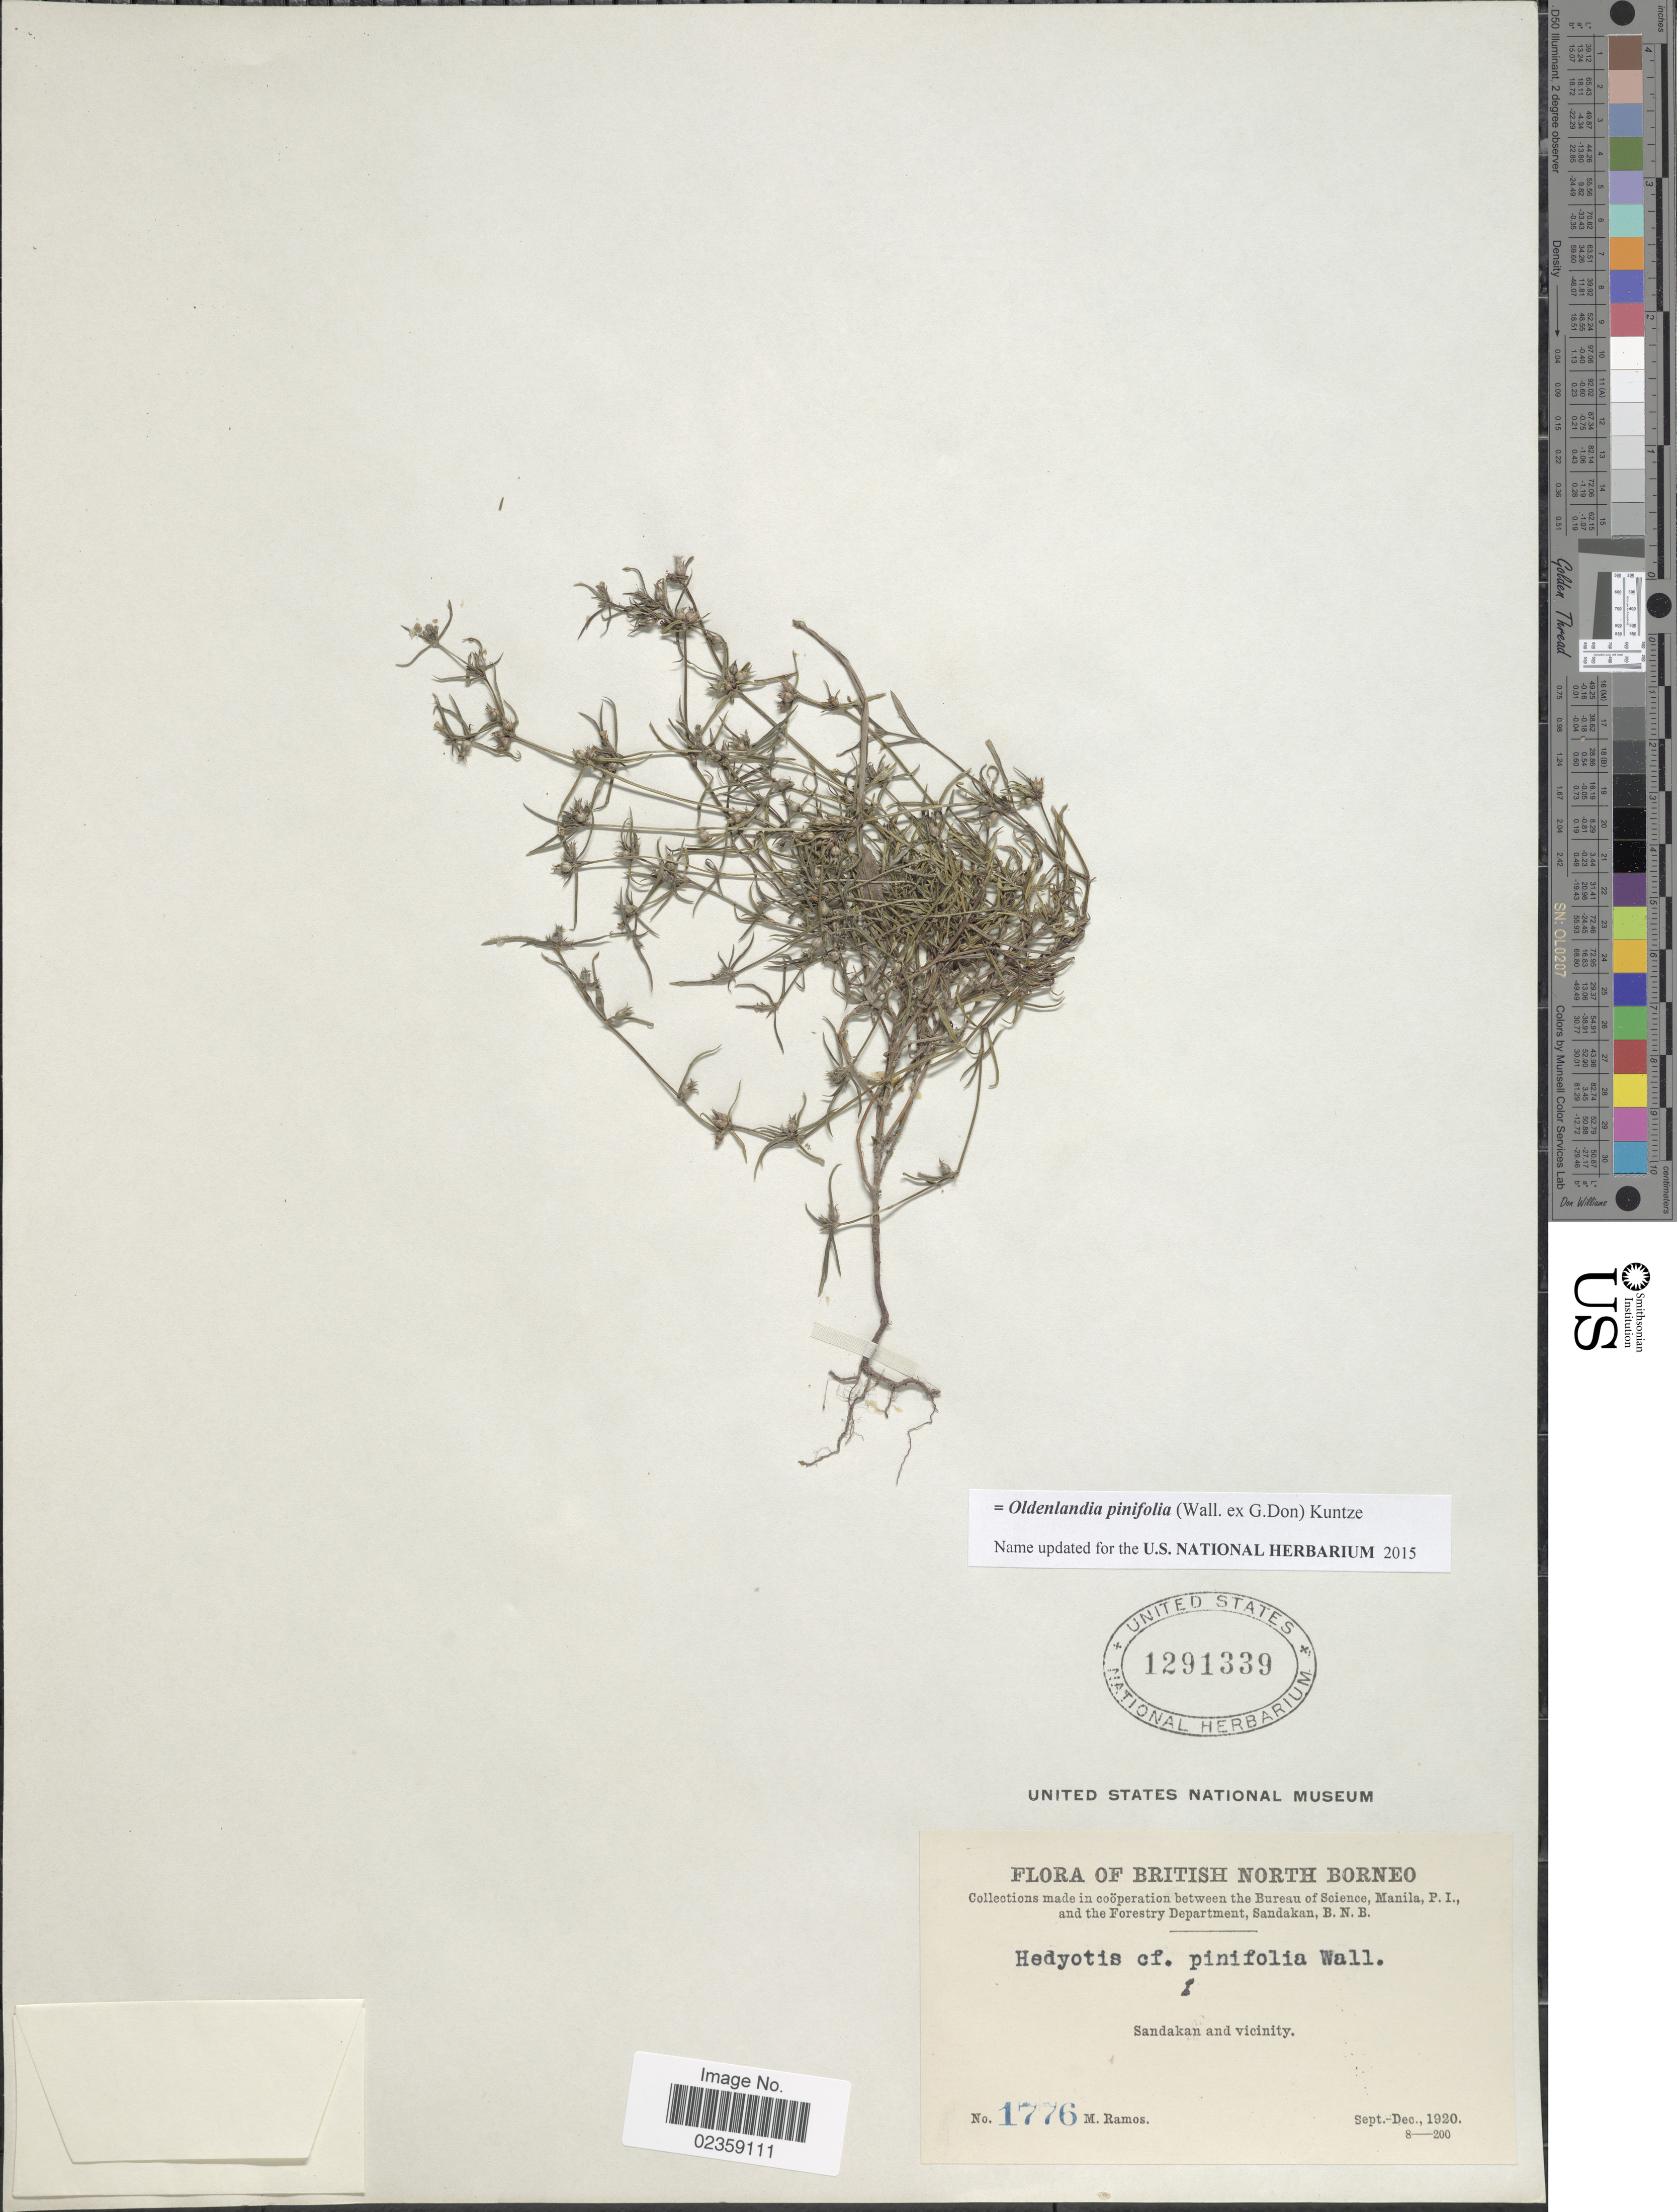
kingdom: Plantae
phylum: Tracheophyta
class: Magnoliopsida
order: Gentianales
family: Rubiaceae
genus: Oldenlandia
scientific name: Oldenlandia pinifolia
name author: (Wall. ex G. Don) Kuntze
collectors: M. Ramos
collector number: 1776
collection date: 1920-09/1920-12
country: Malaysia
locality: British North Borneo. Sandakan and vicinity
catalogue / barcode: US 1291339